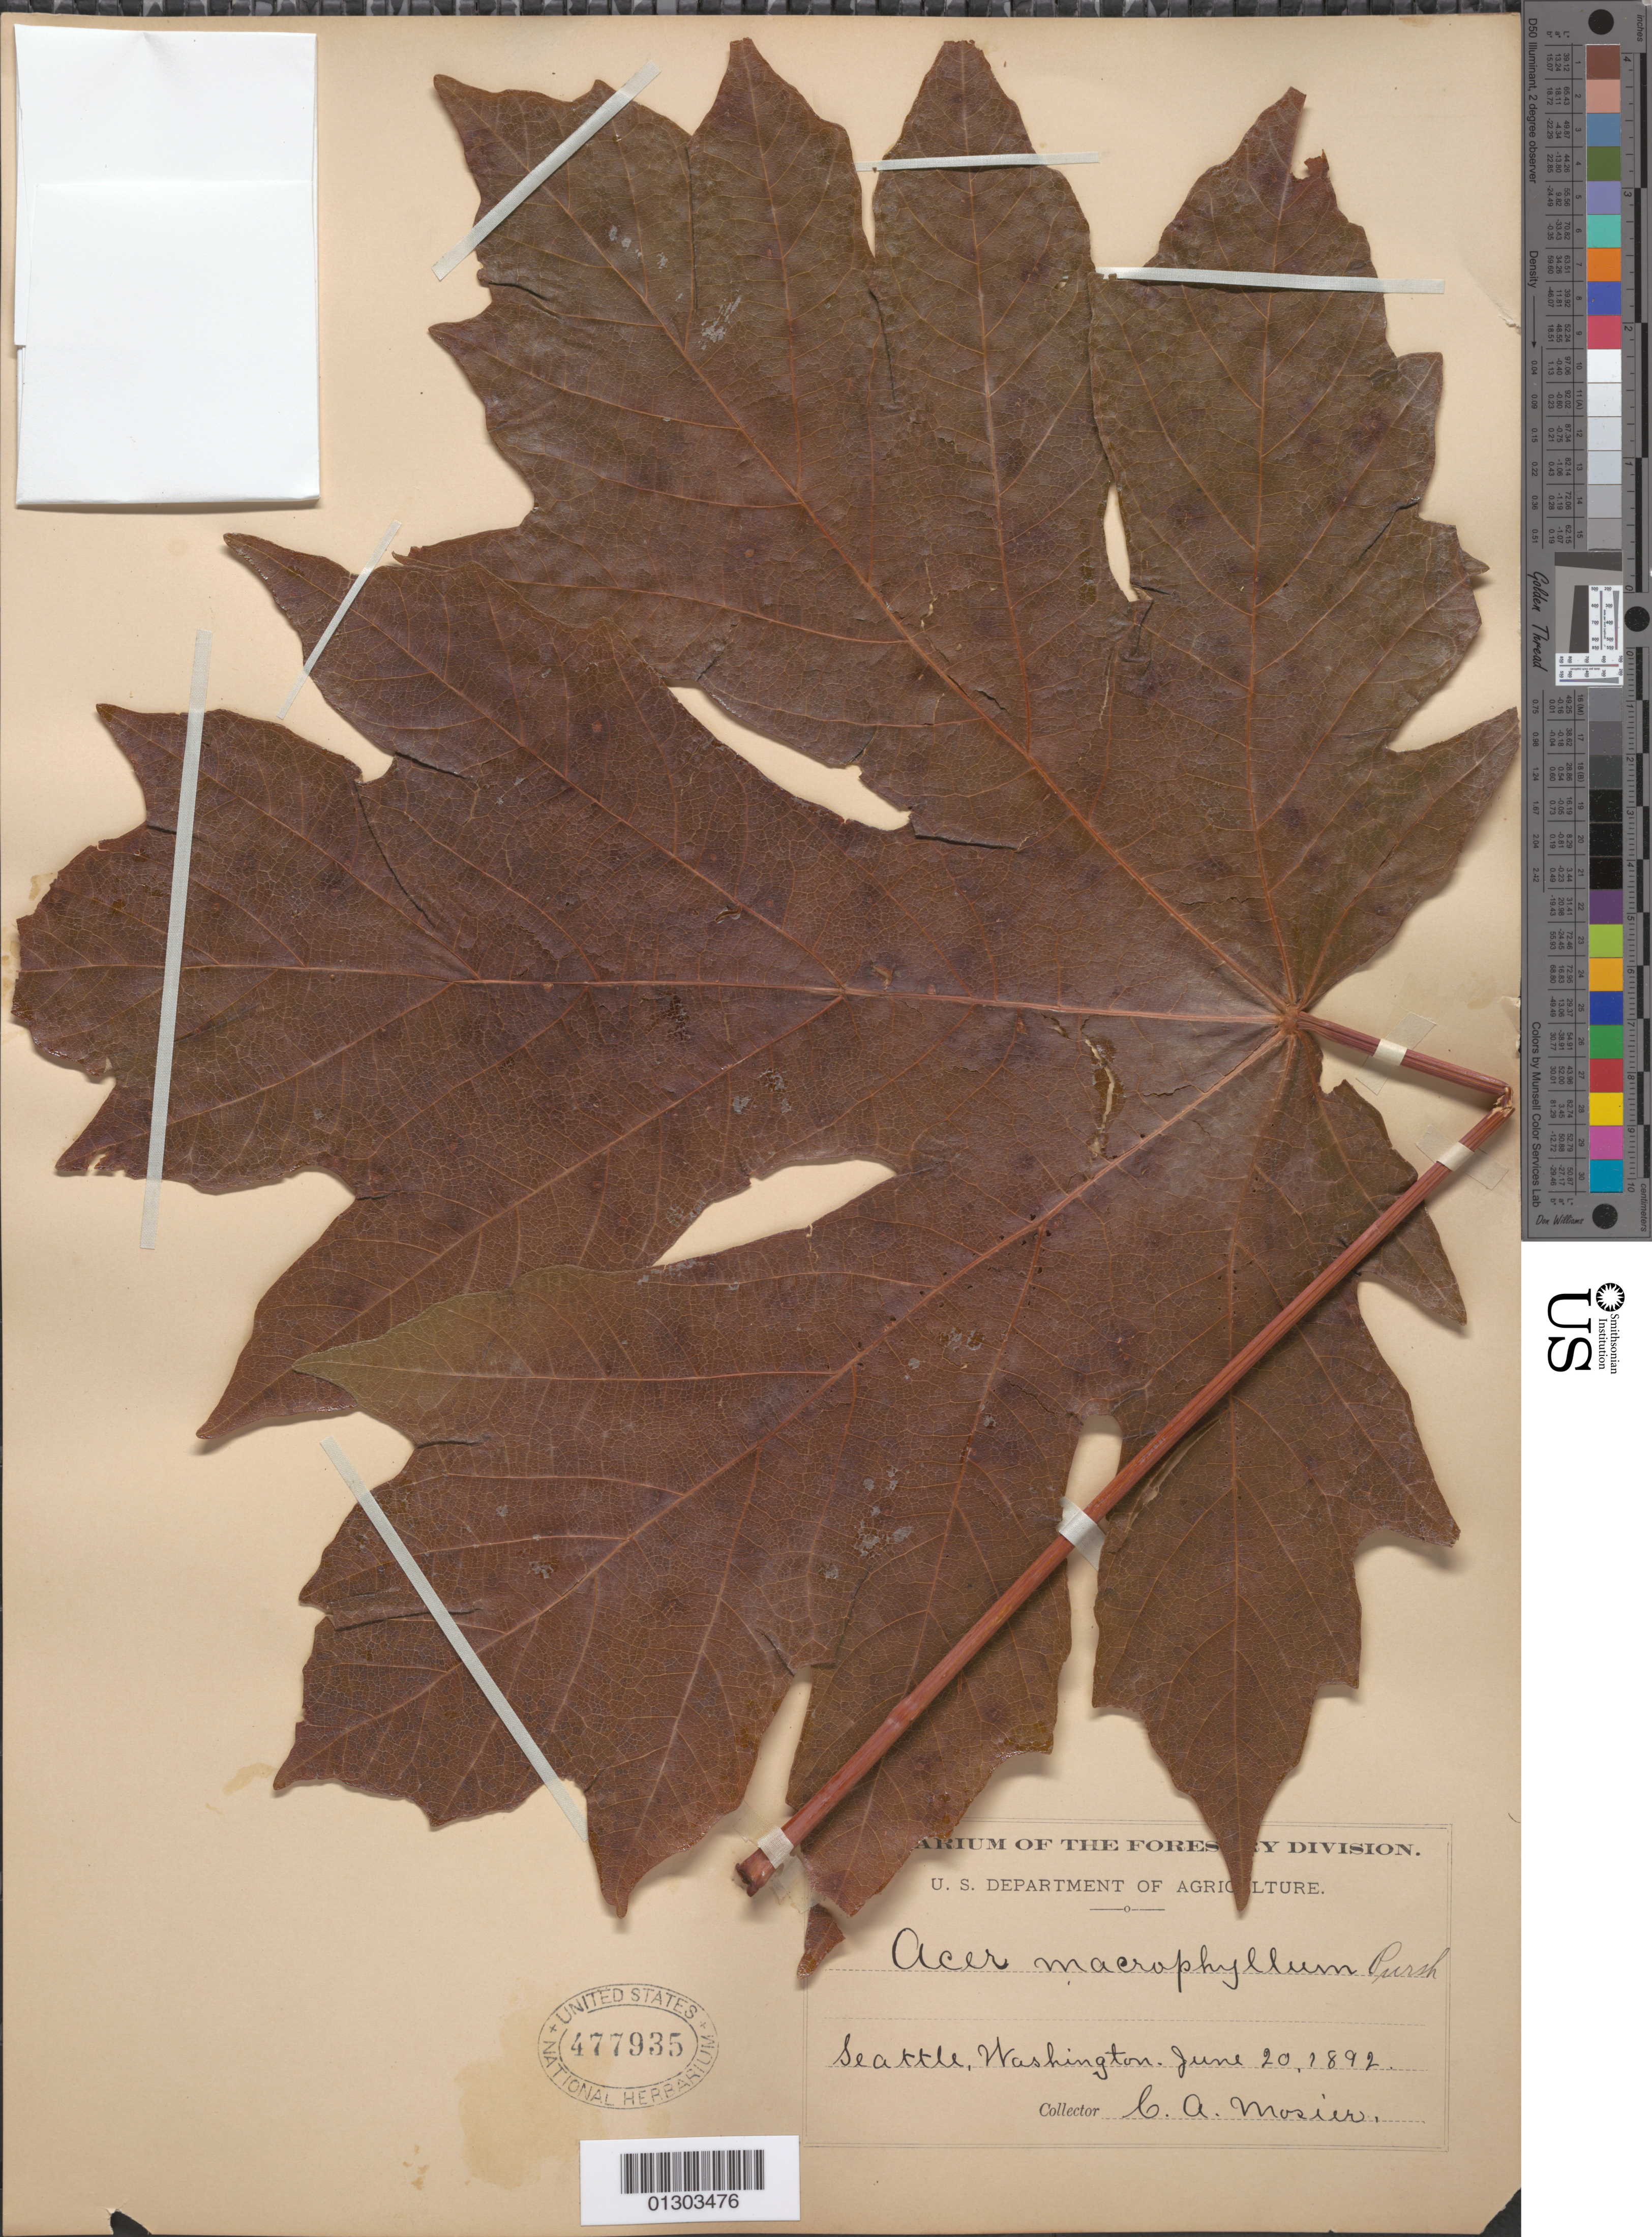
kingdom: Plantae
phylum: Tracheophyta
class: Magnoliopsida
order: Sapindales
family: Sapindaceae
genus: Acer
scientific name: Acer macrophyllum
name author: Pursh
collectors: C. A. Mosier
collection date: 1892-06-20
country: United States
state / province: Washington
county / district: King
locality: Seattle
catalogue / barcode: US 477935